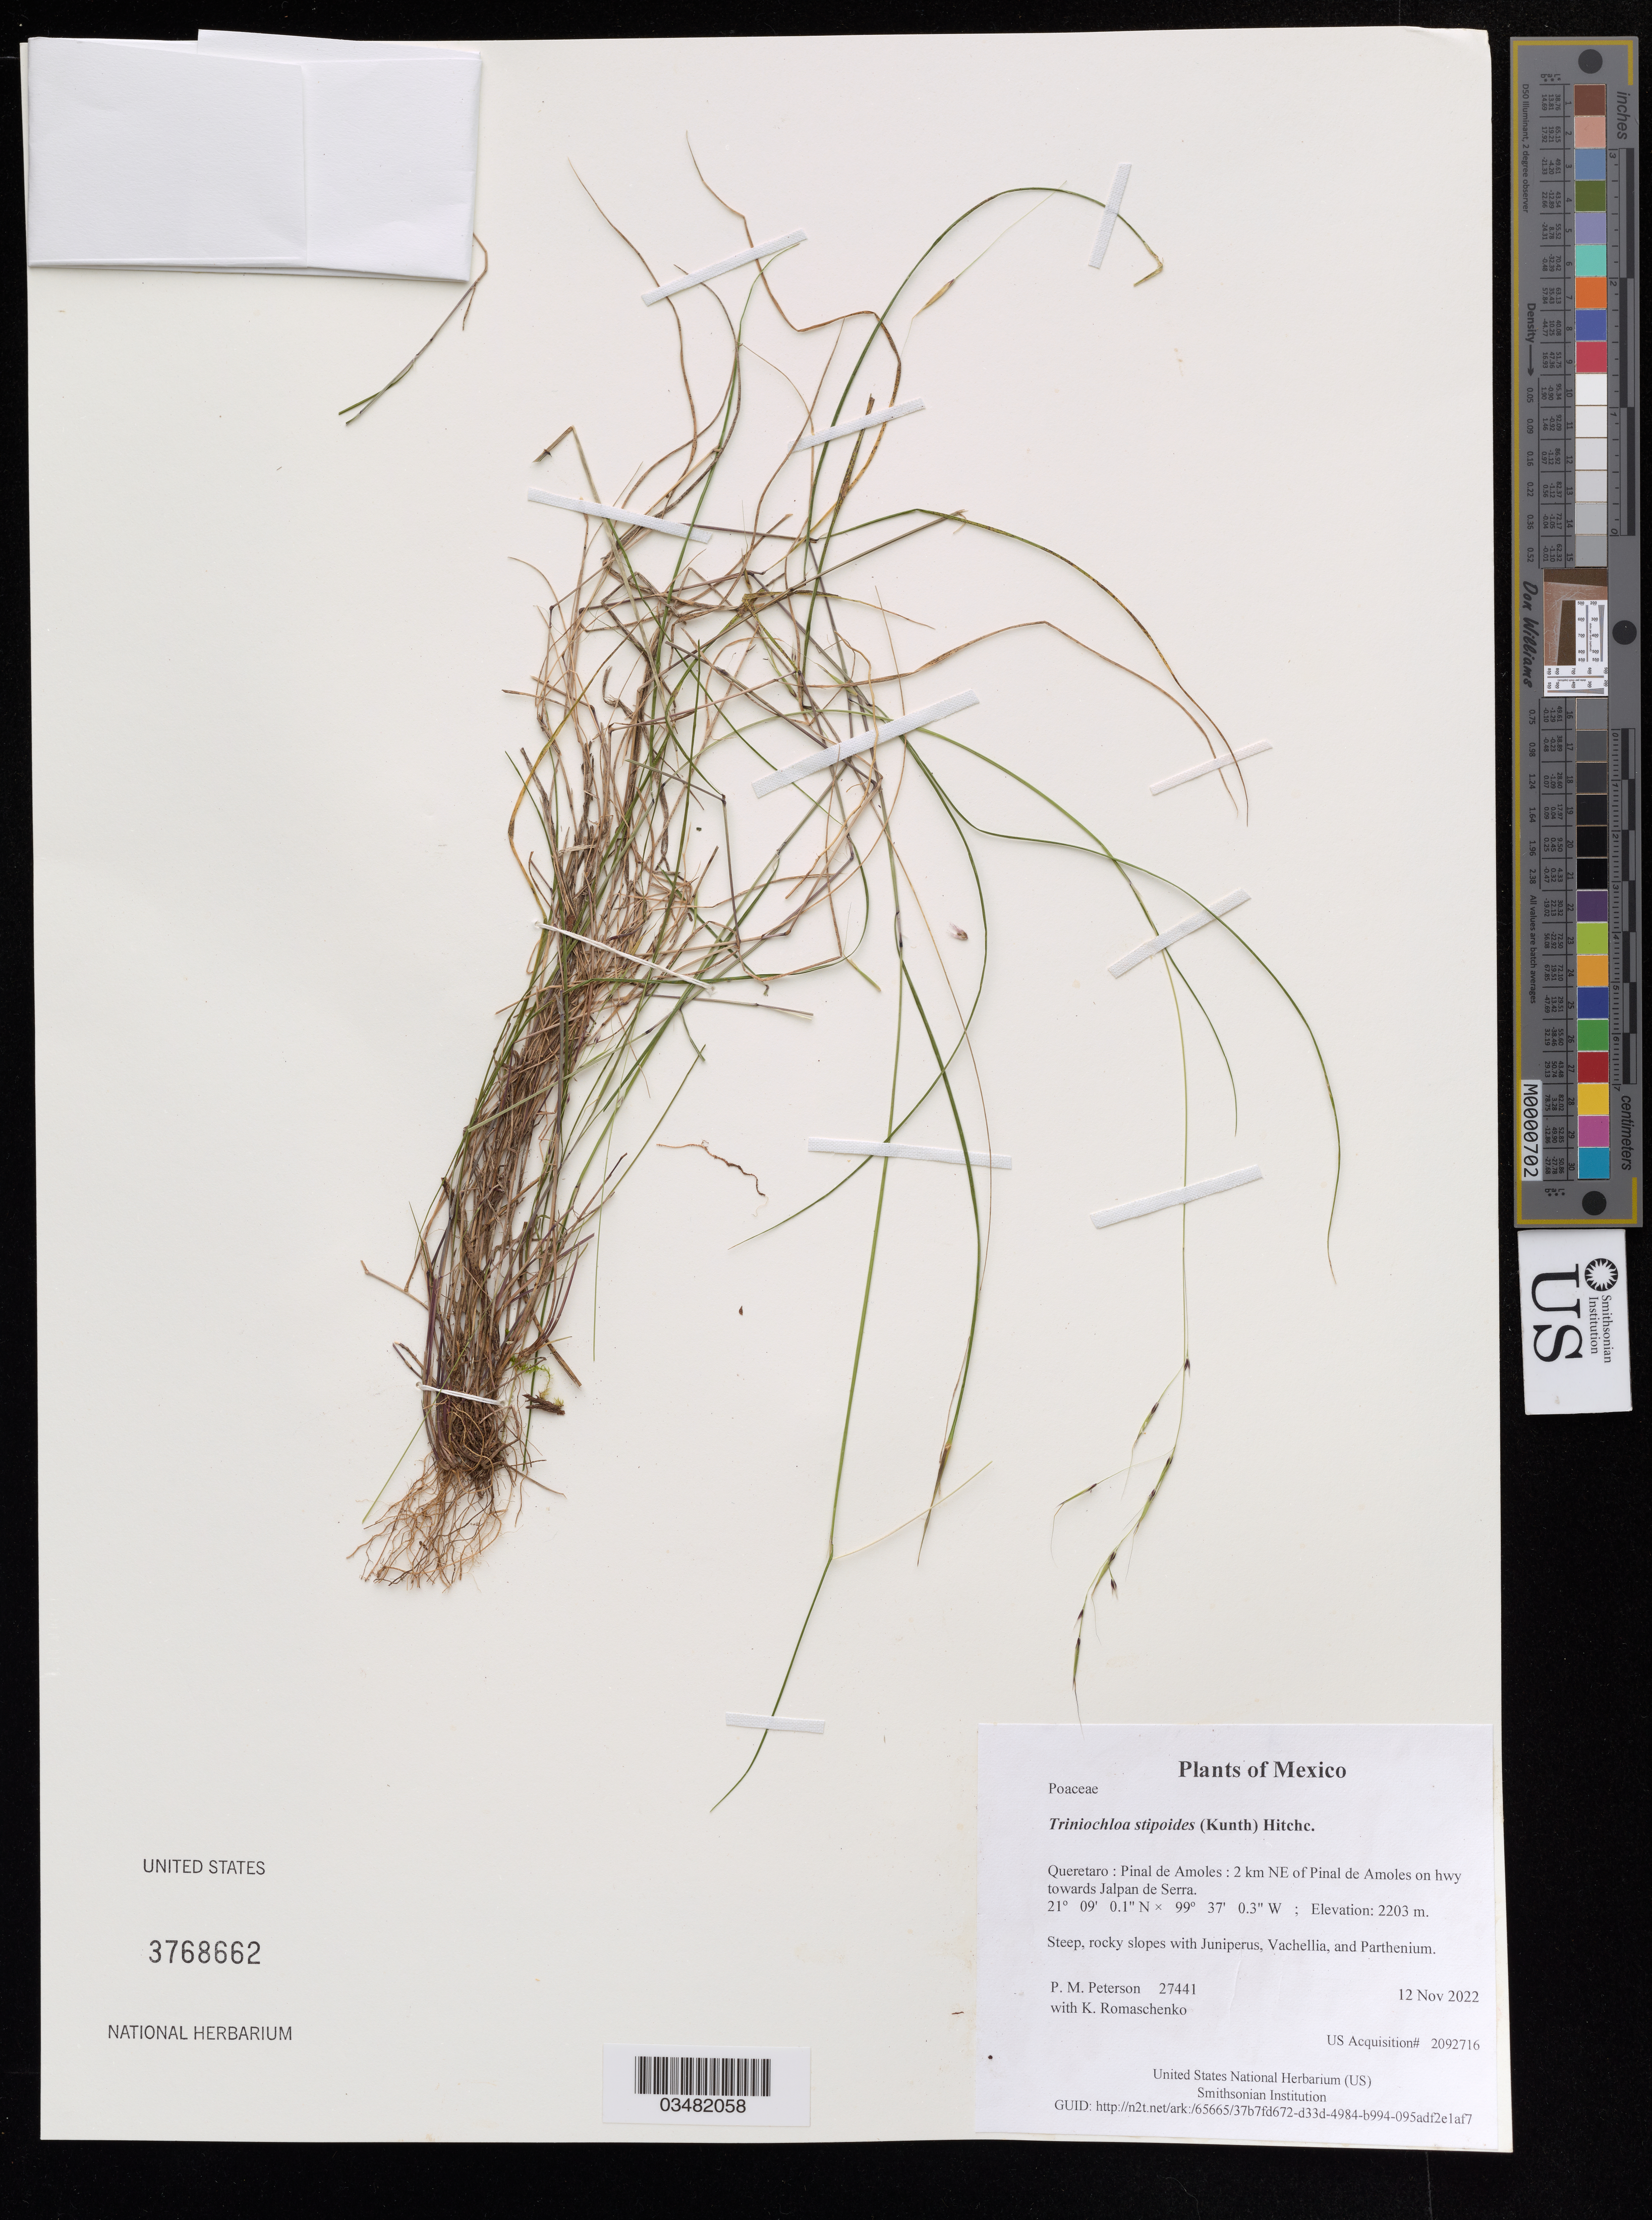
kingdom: Plantae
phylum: Tracheophyta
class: Liliopsida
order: Poales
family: Poaceae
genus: Triniochloa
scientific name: Triniochloa stipoides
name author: (Kunth) Hitchc.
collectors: P. M. Peterson & K. Romaschenko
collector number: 27441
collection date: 2022-11-12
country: México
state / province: Queretaro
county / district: Pinal de Amoles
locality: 2 km NE of Pinal de Amoles on hwy towards Jalpan de Serra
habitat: Steep, rocky slopes with Juniperus, Vachellia, and Parthenium.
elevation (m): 2203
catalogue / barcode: US 3768662